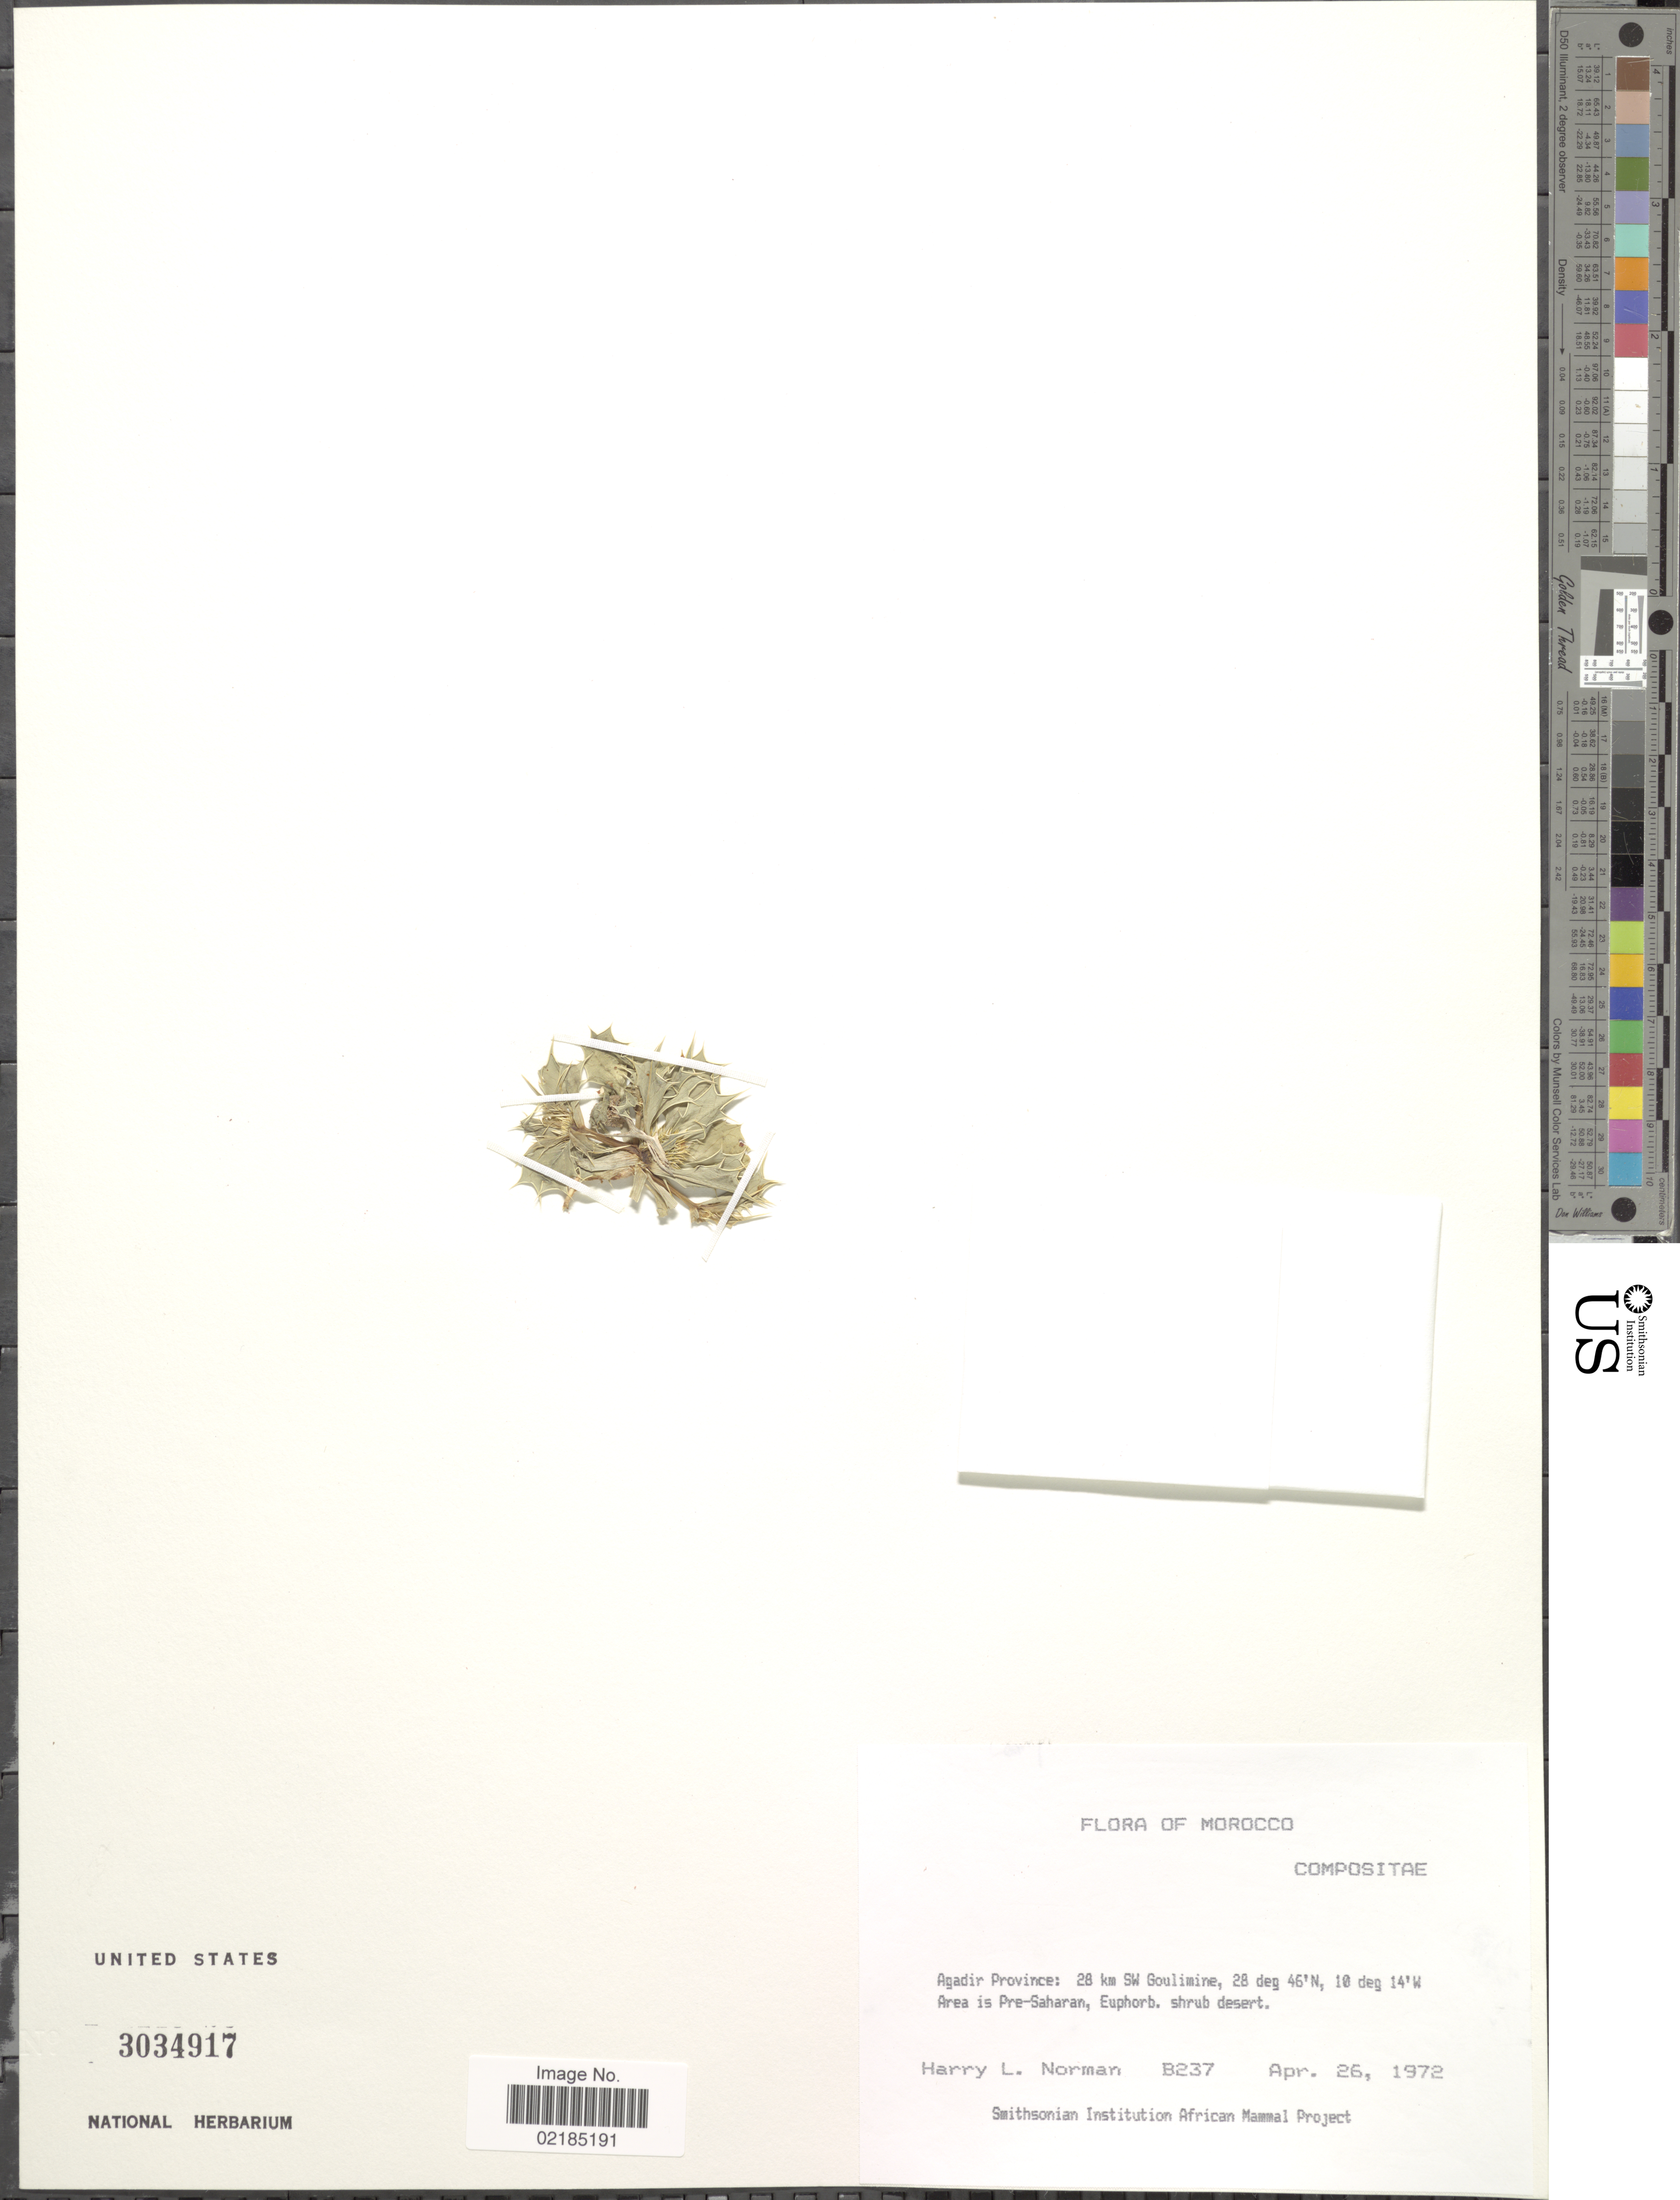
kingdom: Plantae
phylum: Tracheophyta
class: Magnoliopsida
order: Asterales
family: Asteraceae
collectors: Norman, H.L.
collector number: B237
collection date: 1972-04-26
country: Morocco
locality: Agadir Province: 28 km SW Goulimine, Area is Pre-Saharan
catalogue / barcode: US 3034917